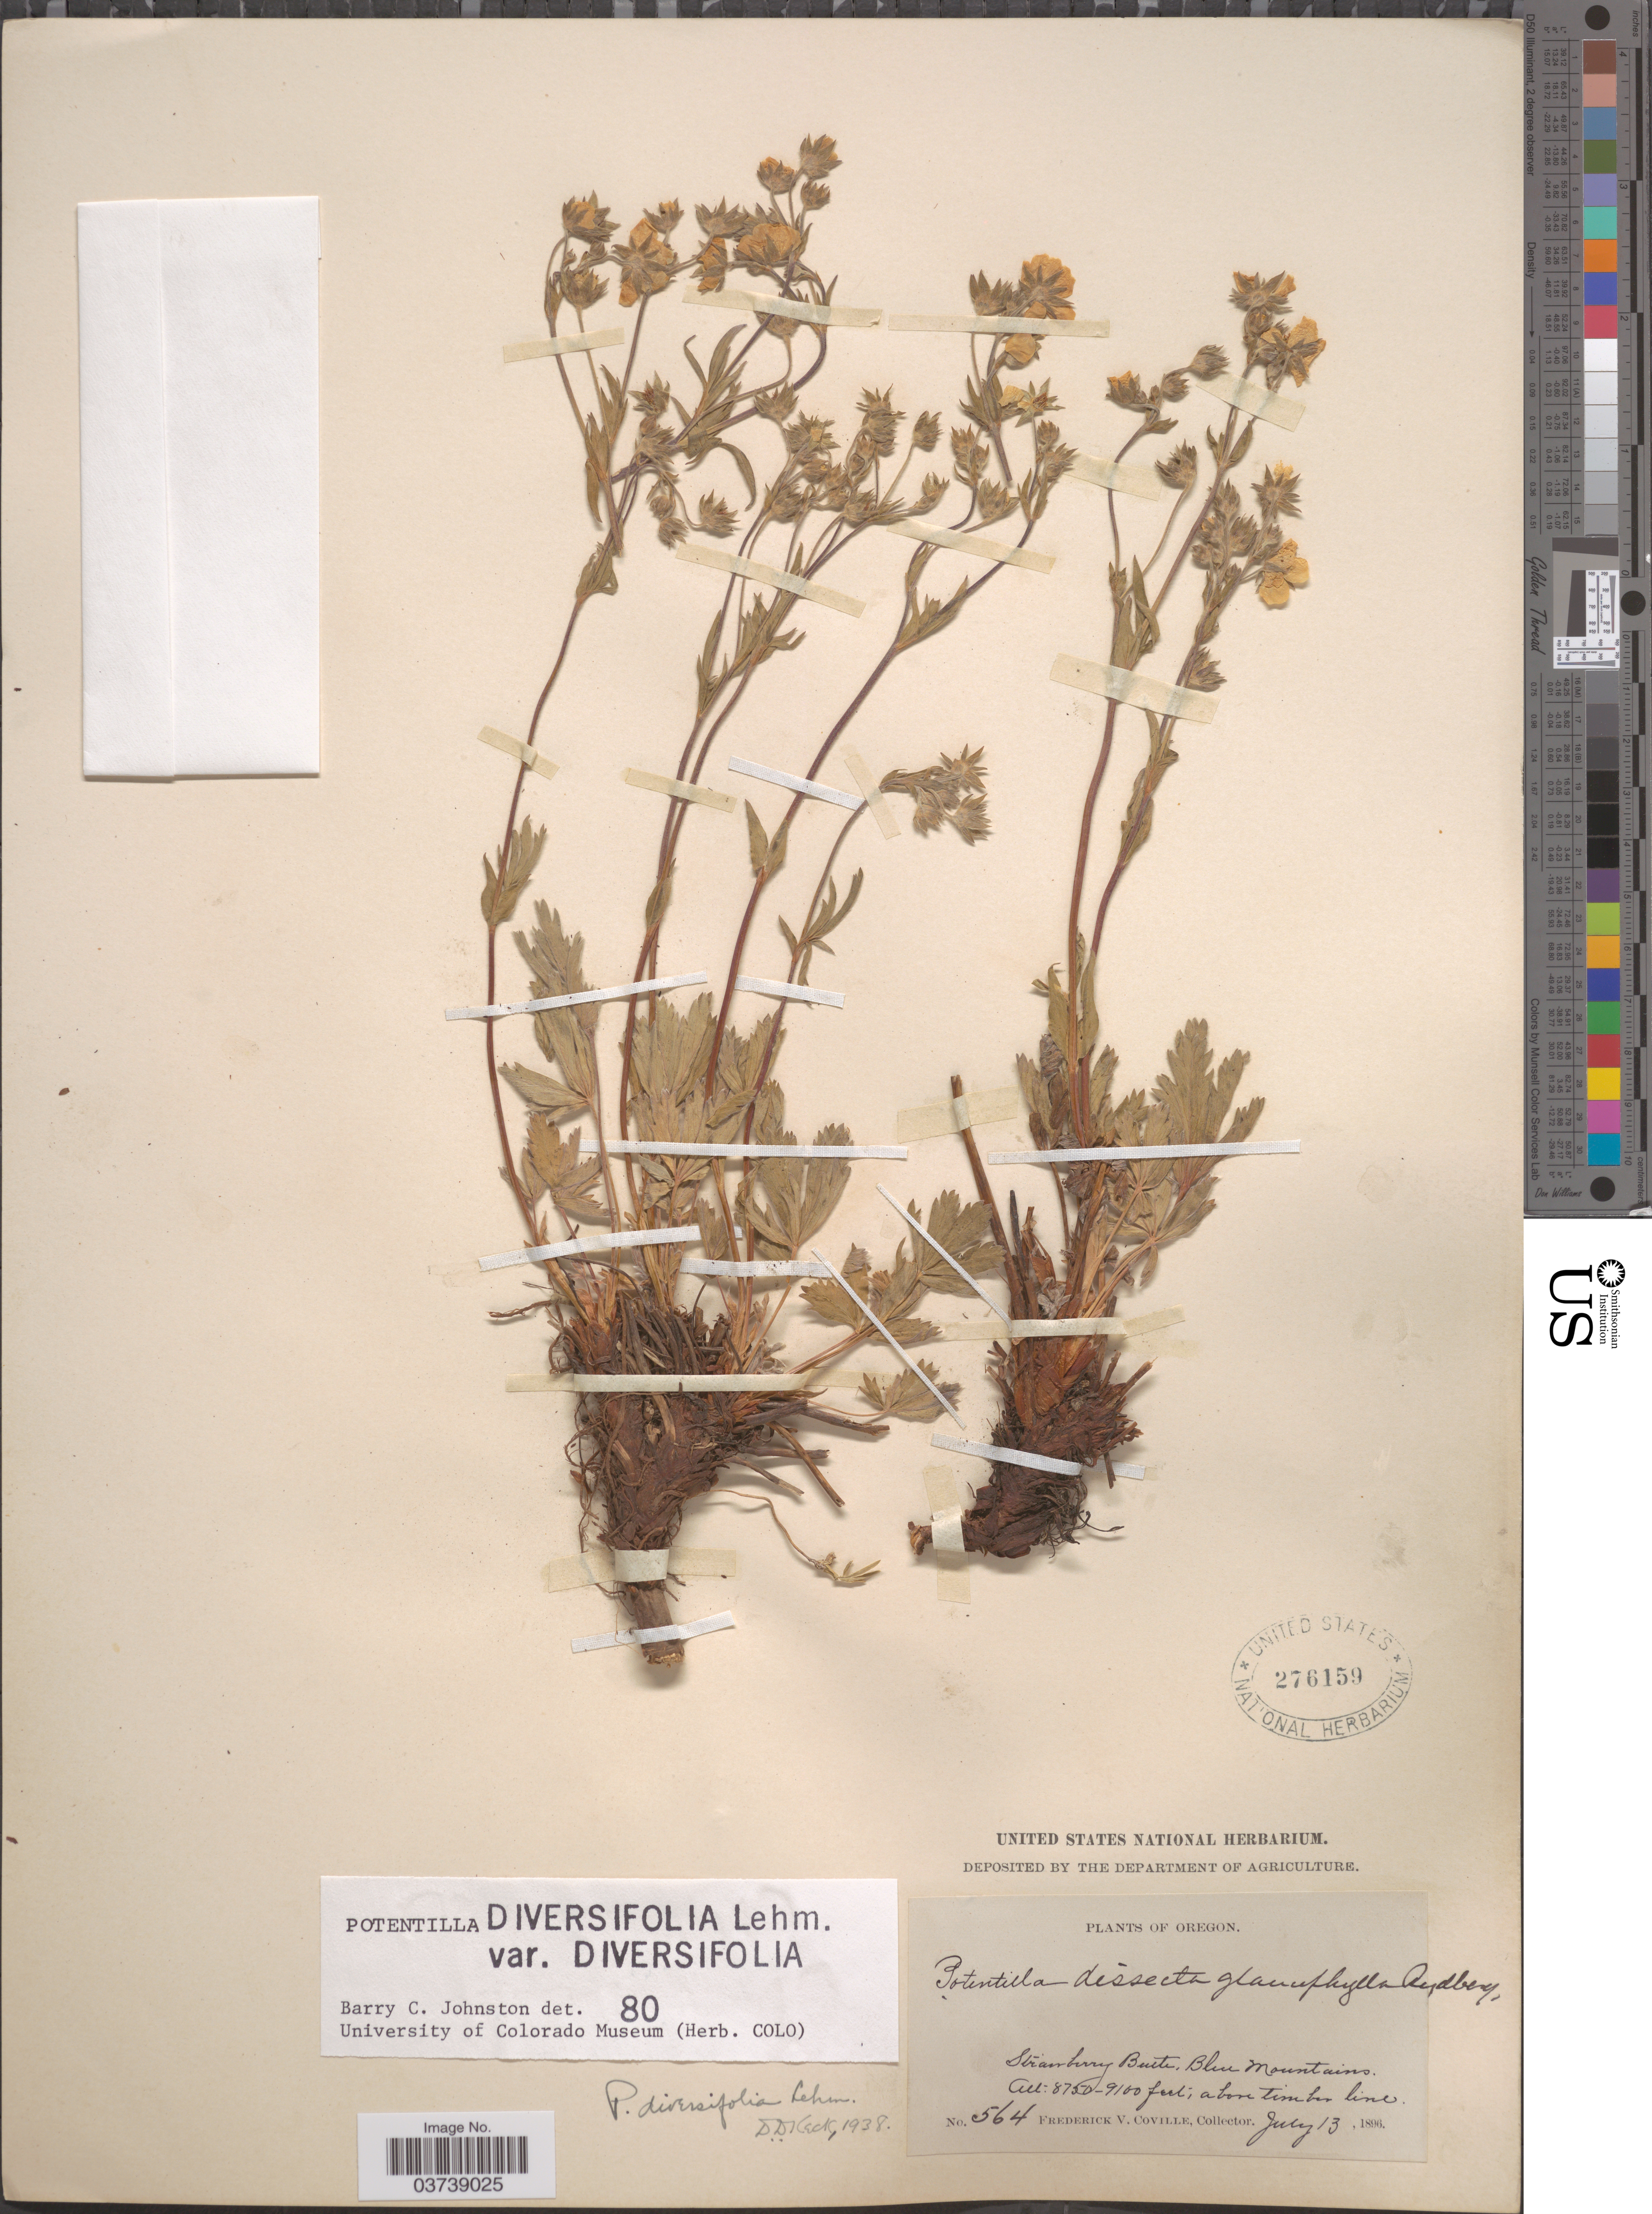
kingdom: Plantae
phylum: Tracheophyta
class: Magnoliopsida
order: Rosales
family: Rosaceae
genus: Potentilla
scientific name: Potentilla diversifolia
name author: Lehm.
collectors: F. V. Coville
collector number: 564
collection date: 1896-07-13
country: United States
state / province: Oregon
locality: Strawberry Butte, Blue Mountains.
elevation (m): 2667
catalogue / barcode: US 276159